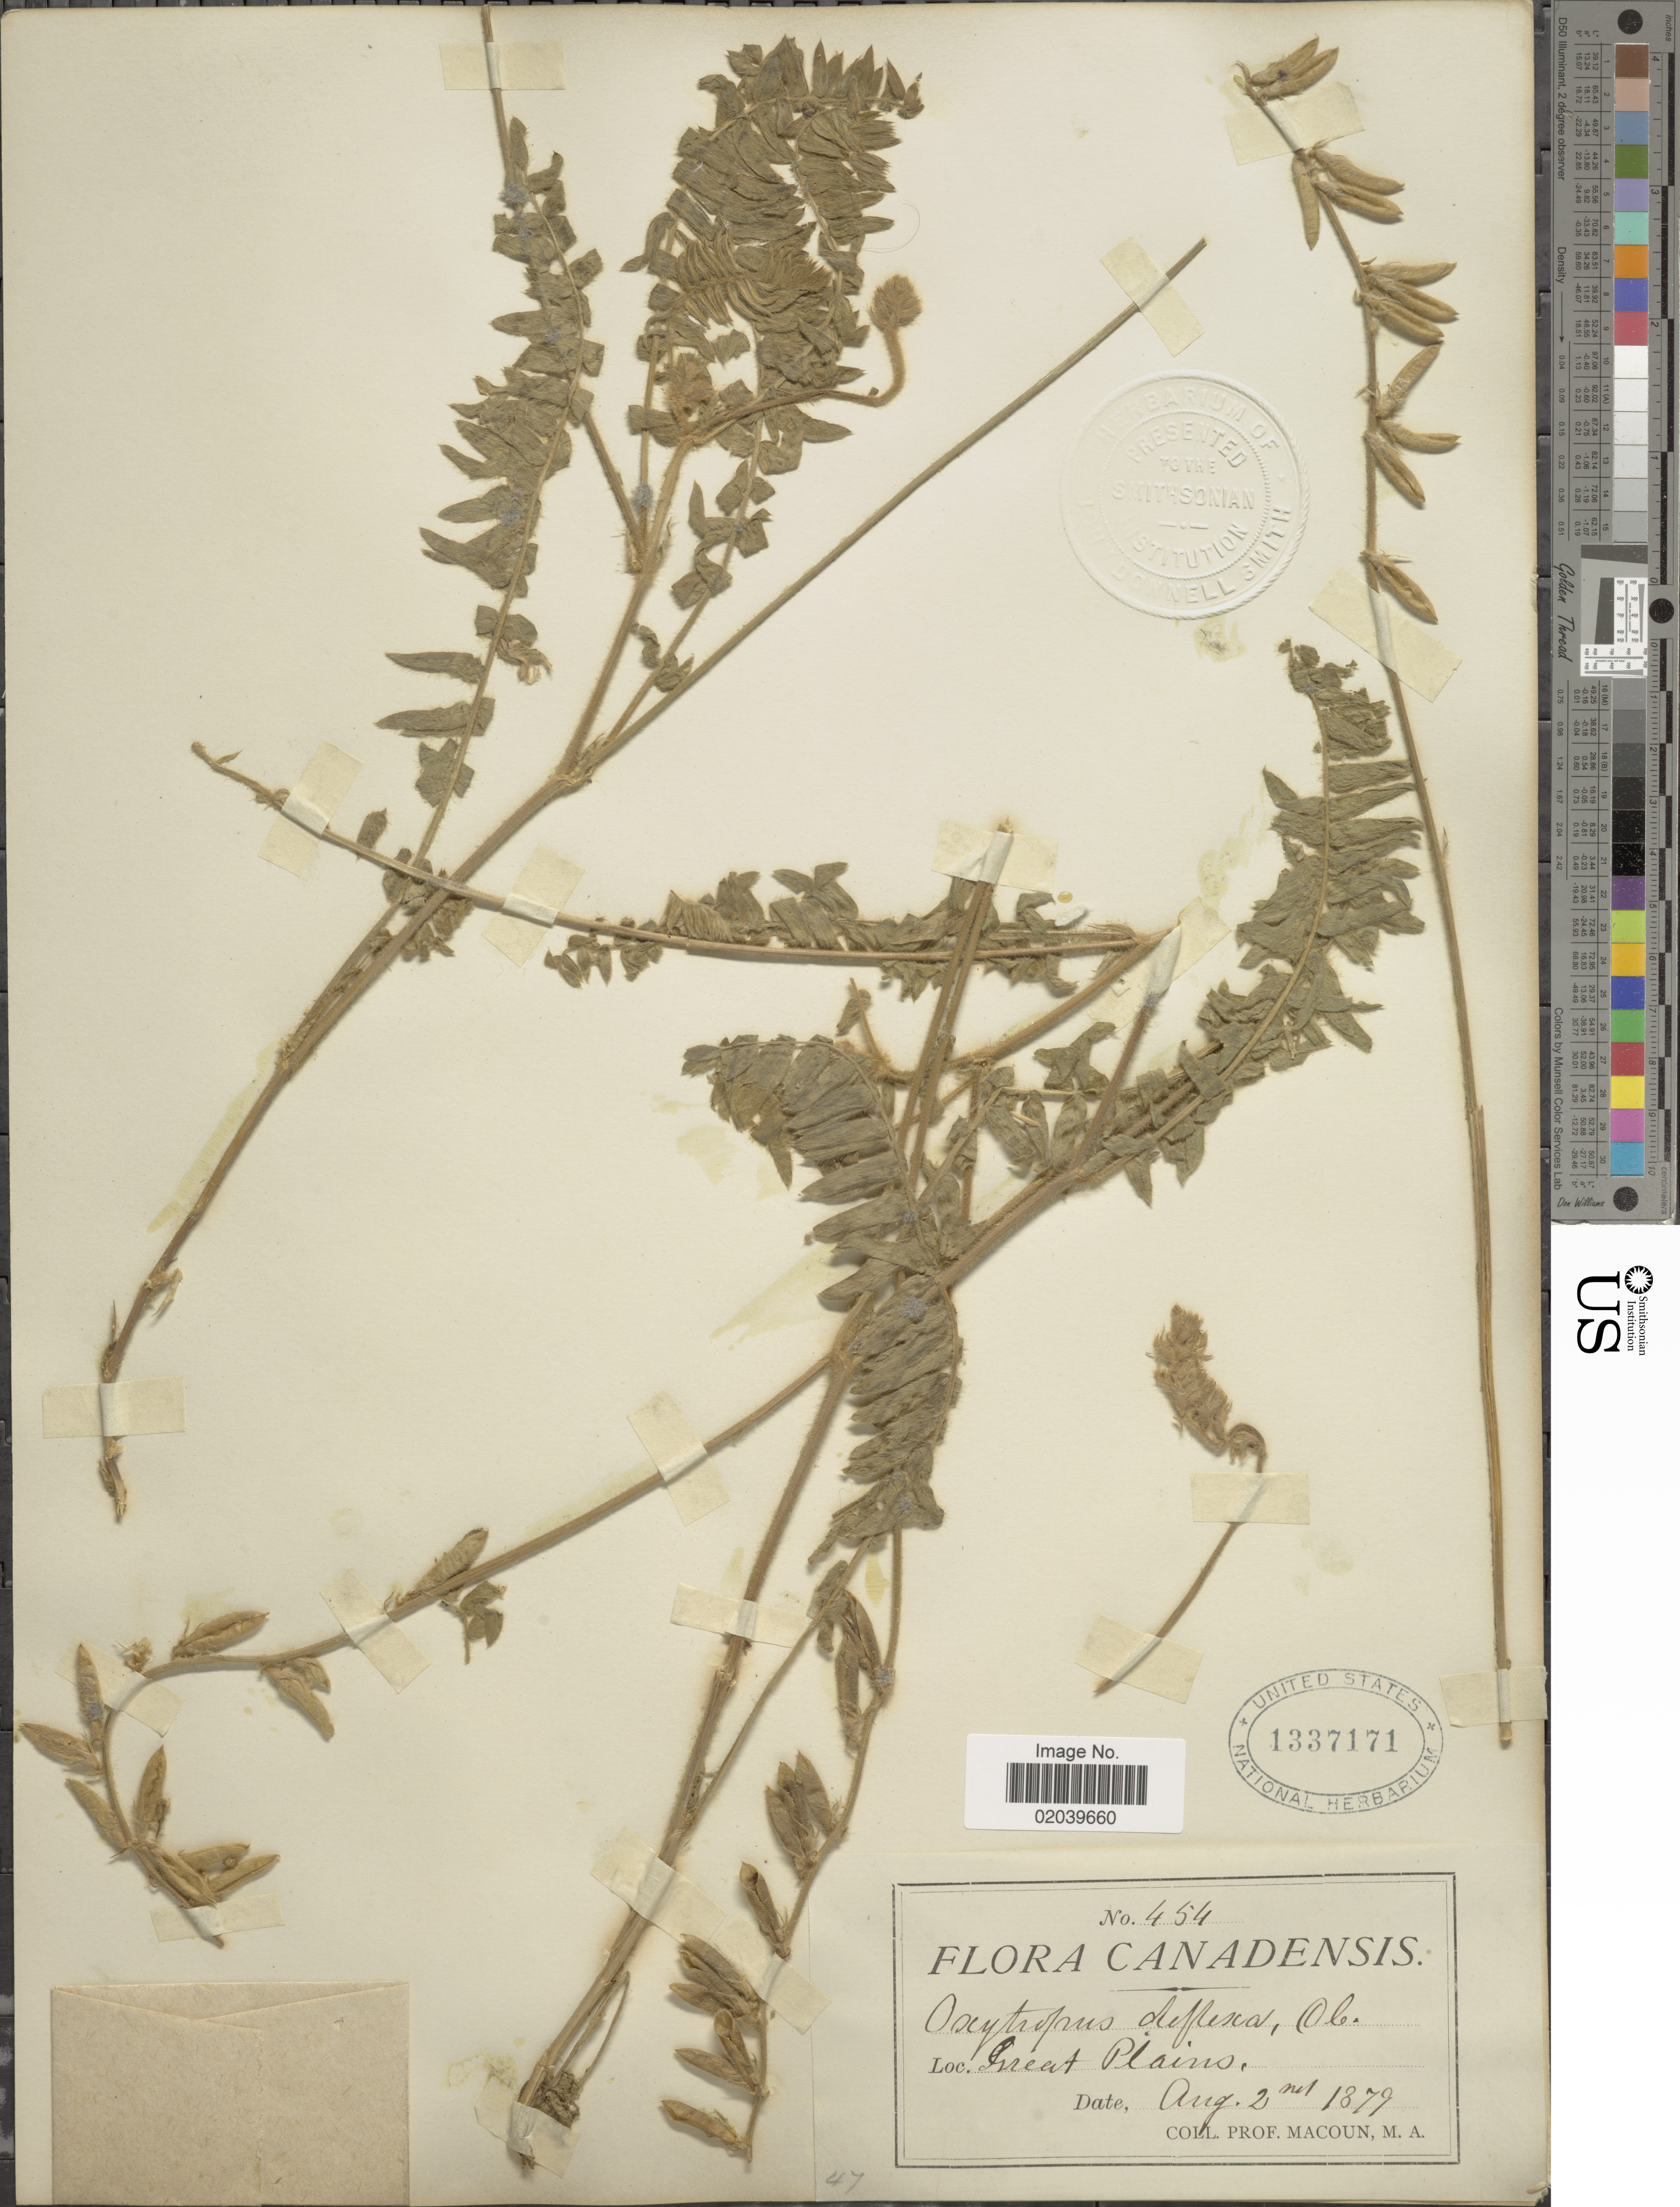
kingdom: Plantae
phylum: Tracheophyta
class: Magnoliopsida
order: Fabales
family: Fabaceae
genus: Oxytropis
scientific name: Oxytropis deflexa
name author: (Pall.) DC.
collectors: -- Macoun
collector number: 454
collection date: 1879-08-02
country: Canada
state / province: Saskatchewan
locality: Great Plains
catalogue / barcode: US 1337171